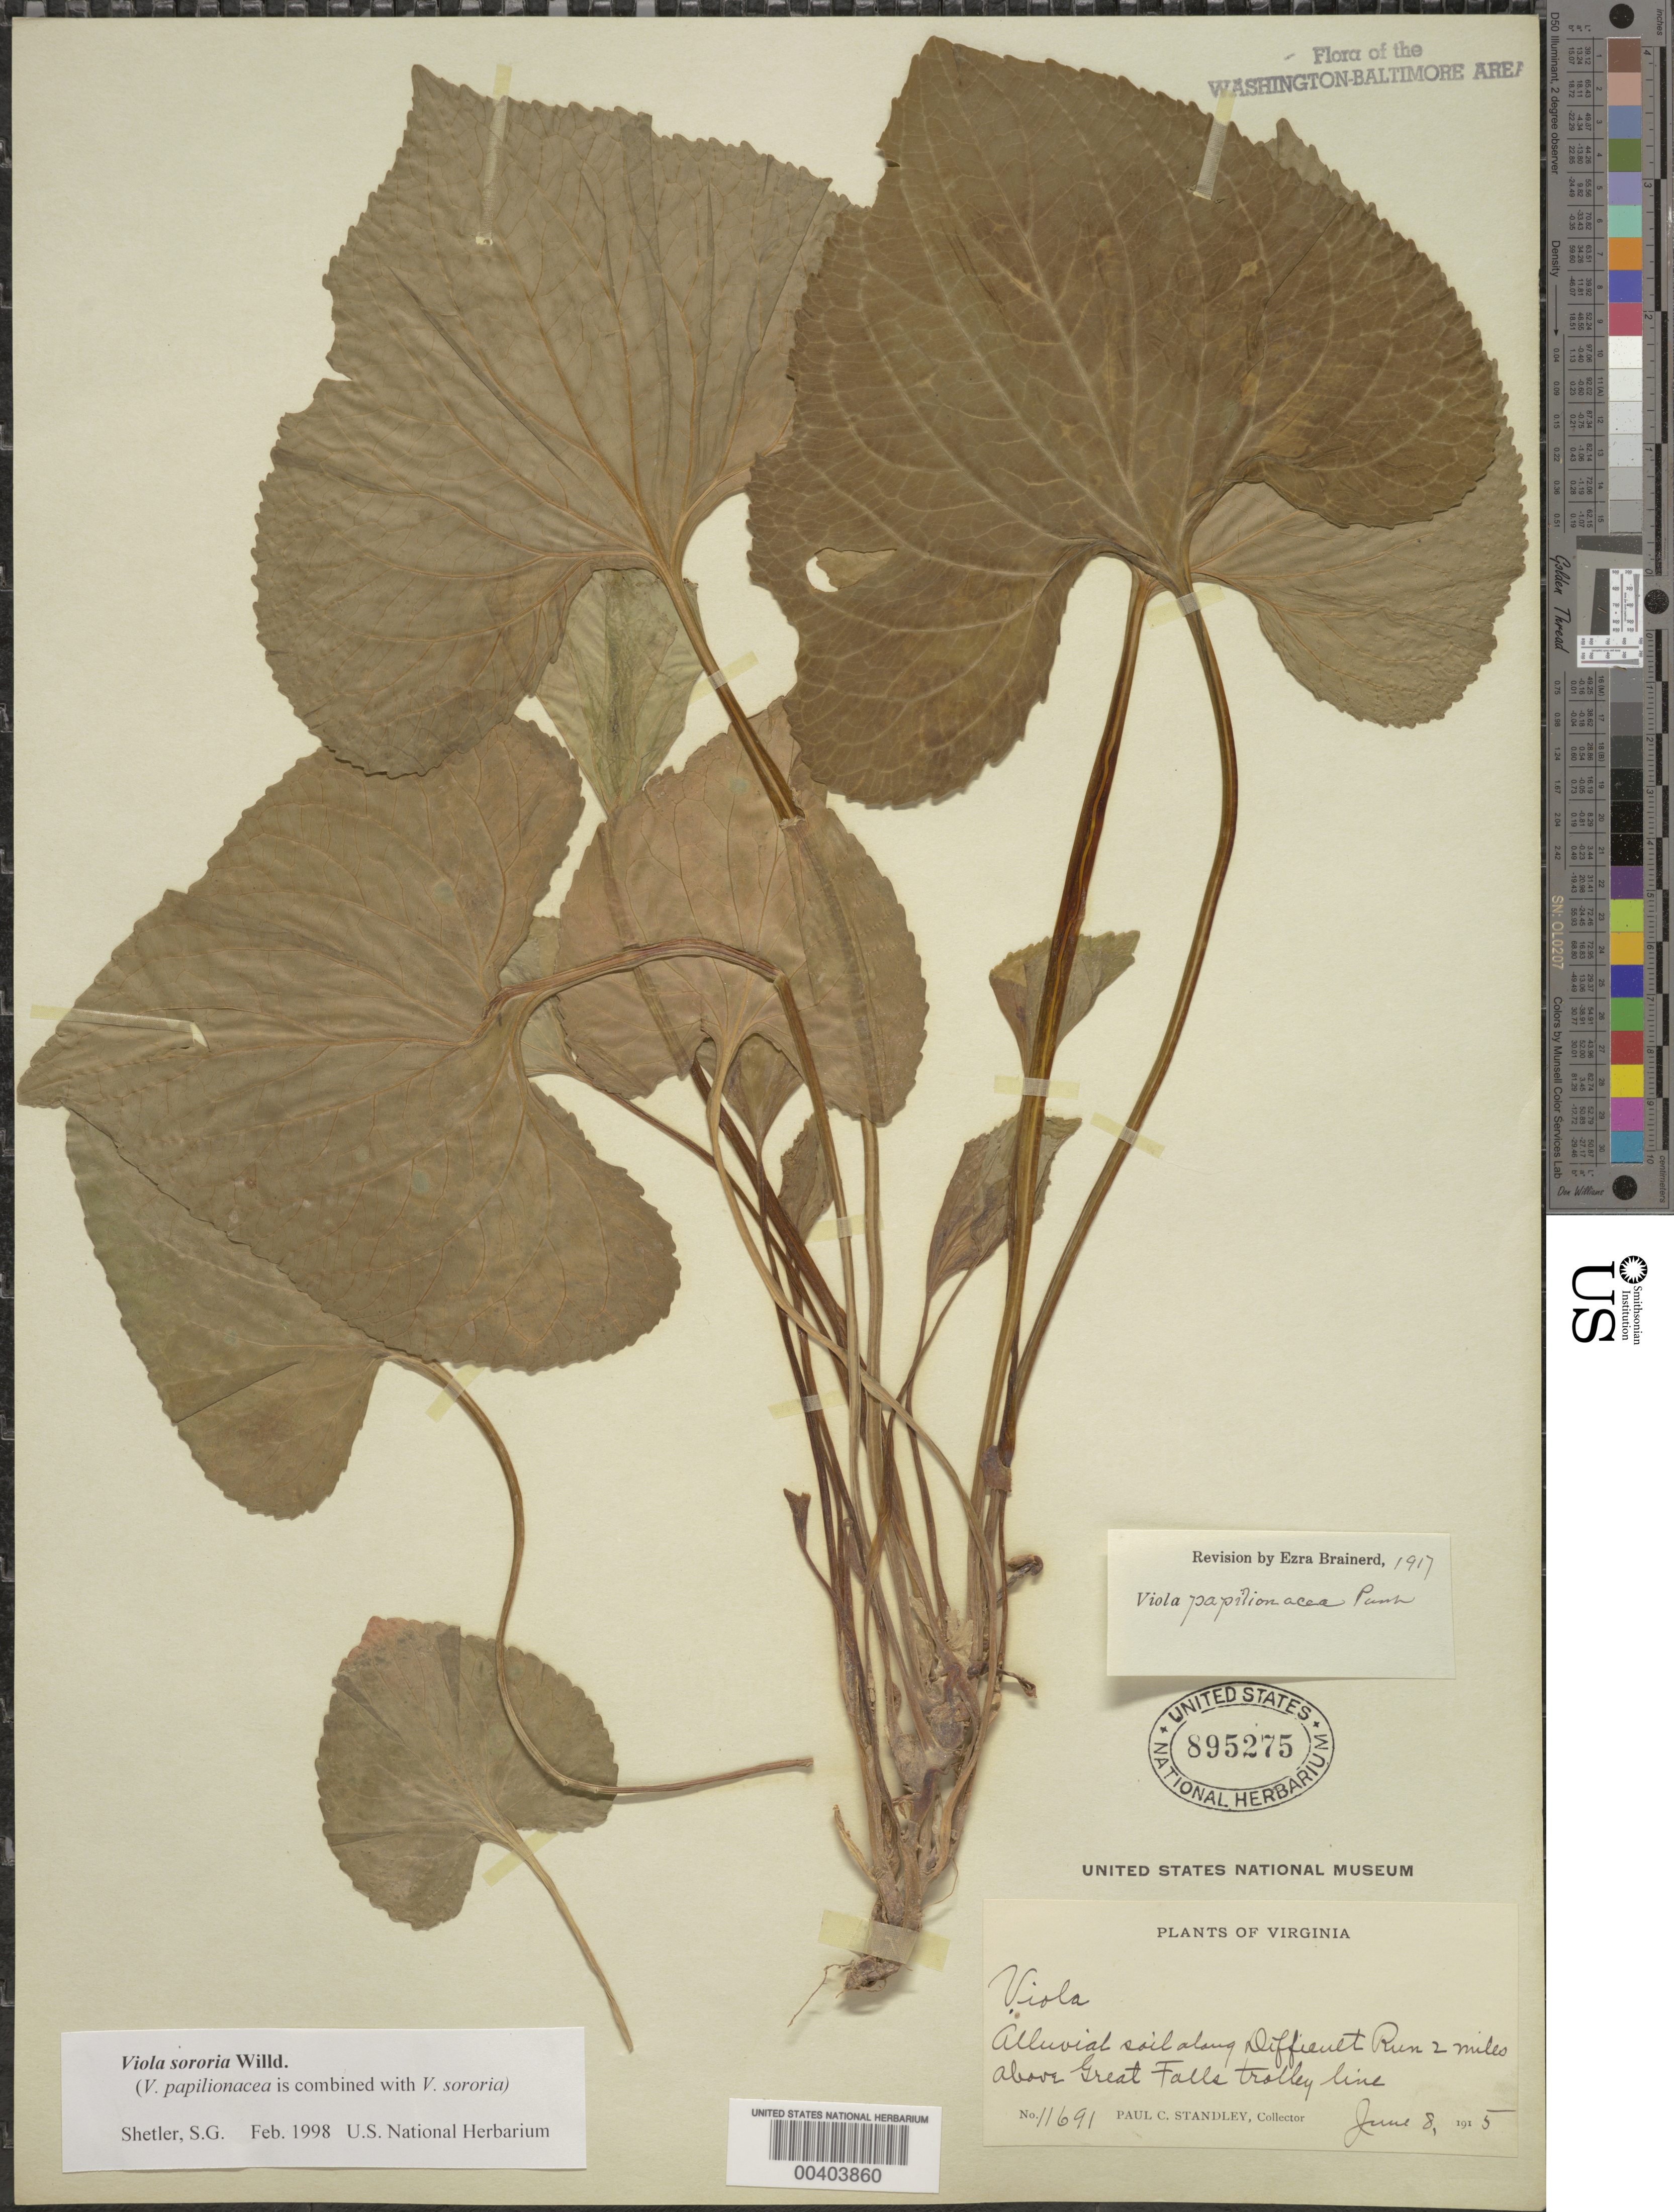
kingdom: Plantae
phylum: Tracheophyta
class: Magnoliopsida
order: Malpighiales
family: Violaceae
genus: Viola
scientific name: Viola sororia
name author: Willd.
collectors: P. C. Standley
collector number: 11691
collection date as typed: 08 Jun 1915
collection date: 1915-06-08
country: United States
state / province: Virginia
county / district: Fairfax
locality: Difficult Run, above Great Falls Trolley Line C. and O. Canal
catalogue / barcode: US 895275